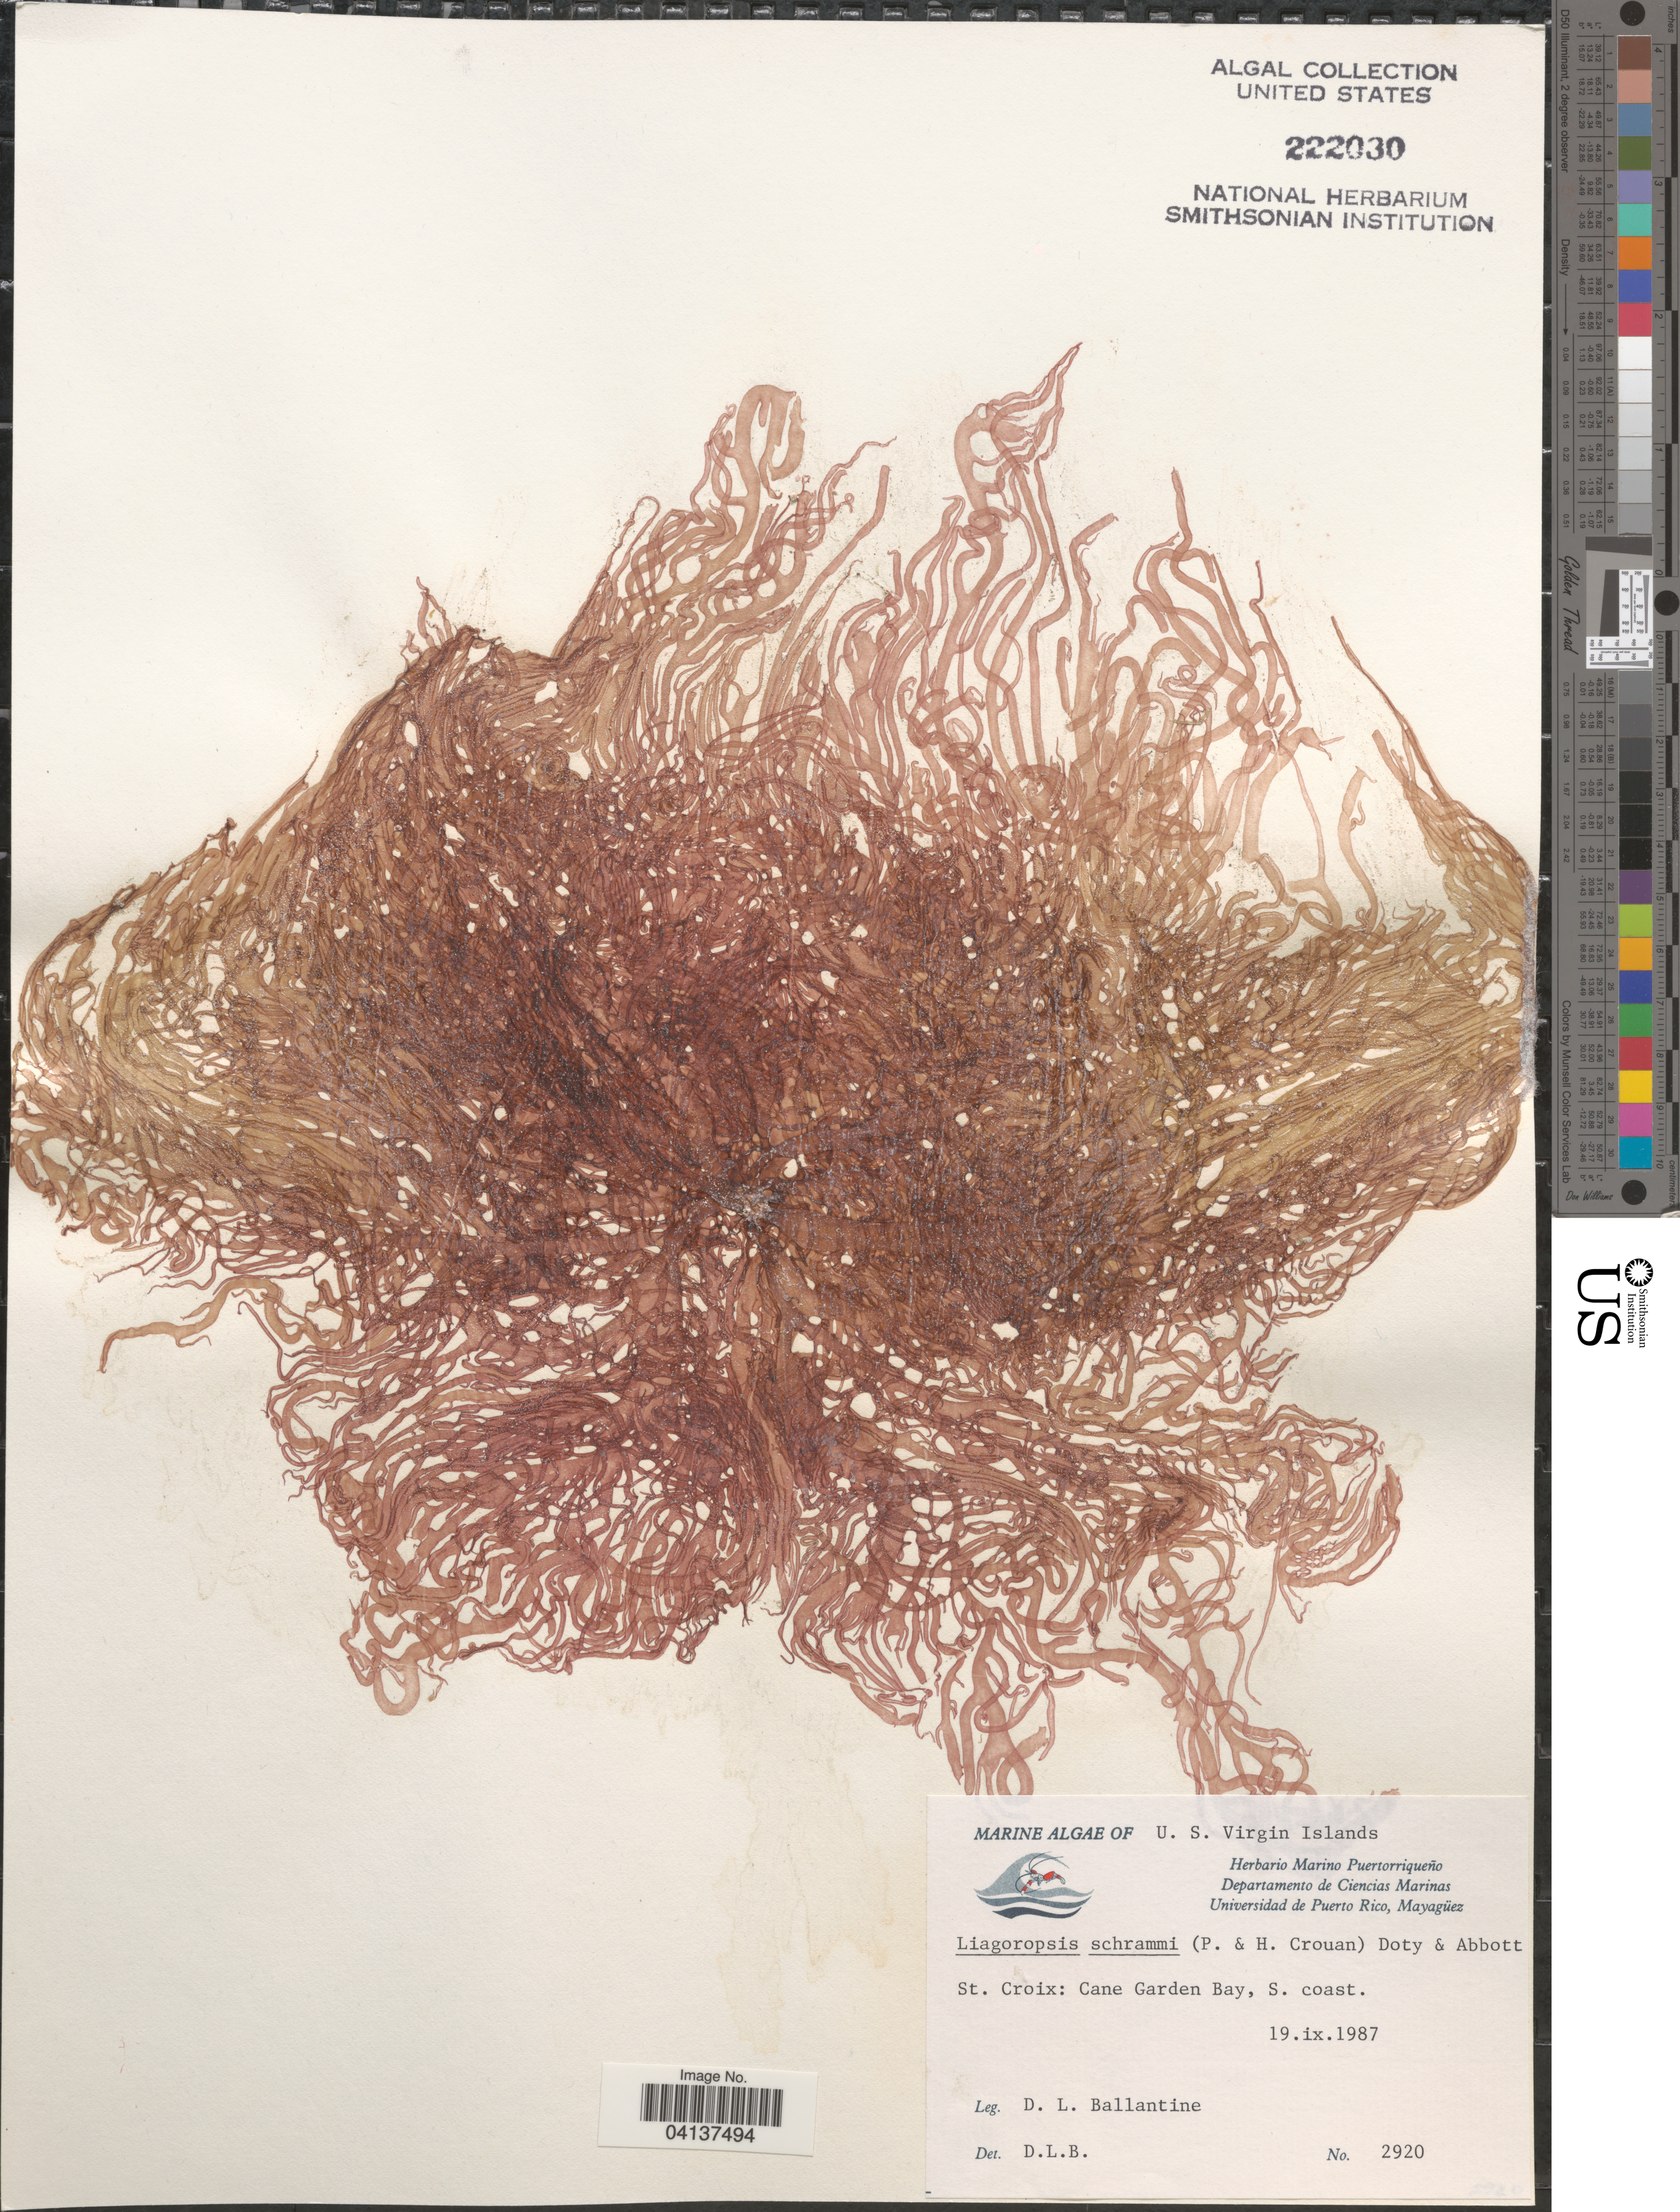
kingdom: Plantae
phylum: Rhodophyta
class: Florideophyceae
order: Nemaliales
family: Liagoraceae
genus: Liagoropsis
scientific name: Liagoropsis schrammii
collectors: D.L. Ballantine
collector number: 2920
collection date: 1987-09-19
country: U.S. Virgin Islands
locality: St. Croix: Cane Garden Bay, S. coast.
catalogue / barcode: US 222030